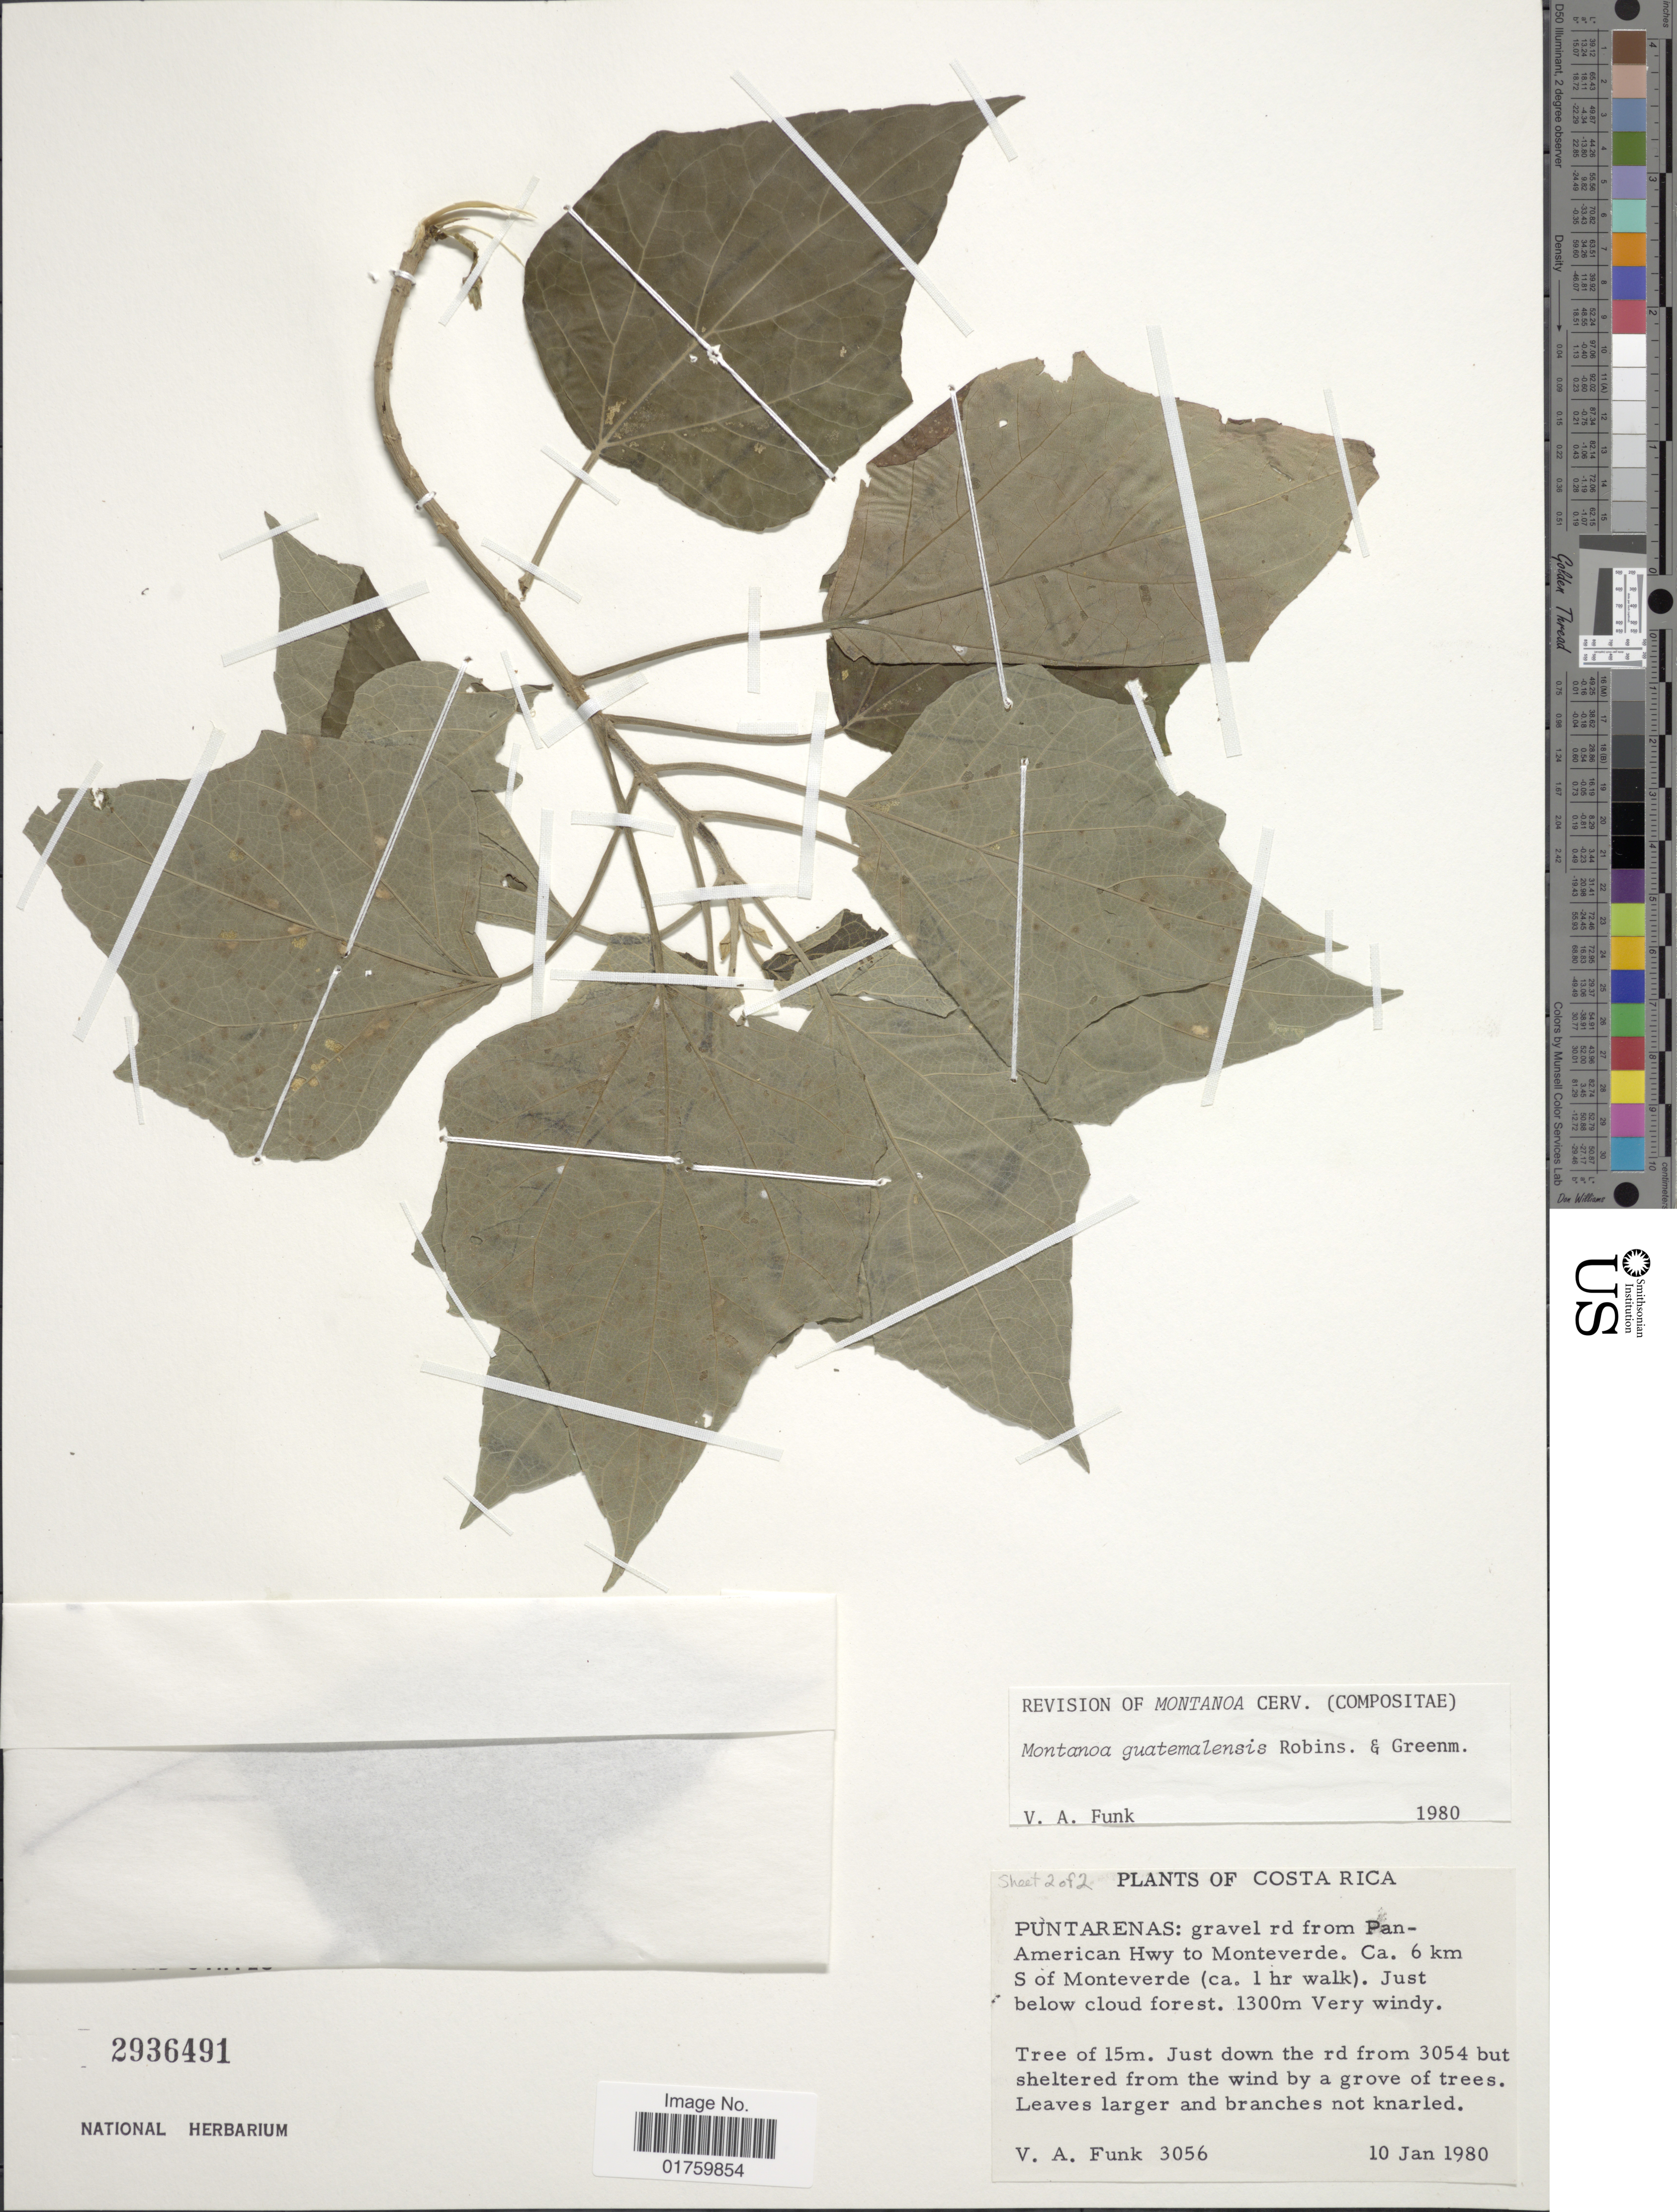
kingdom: Plantae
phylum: Tracheophyta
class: Magnoliopsida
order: Asterales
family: Asteraceae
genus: Montanoa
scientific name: Montanoa guatemalensis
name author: B.L. Rob. & Greenm.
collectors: V. Funk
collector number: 3056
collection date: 1980-01-10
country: Costa Rica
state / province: Puntarenas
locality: Gravel rd from Pan-Americam Hwy to Monteverde, ca. 6 km S of Monteverde (ca. 1 hr. walk), just below cloud forest.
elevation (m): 1300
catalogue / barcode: US 2936491